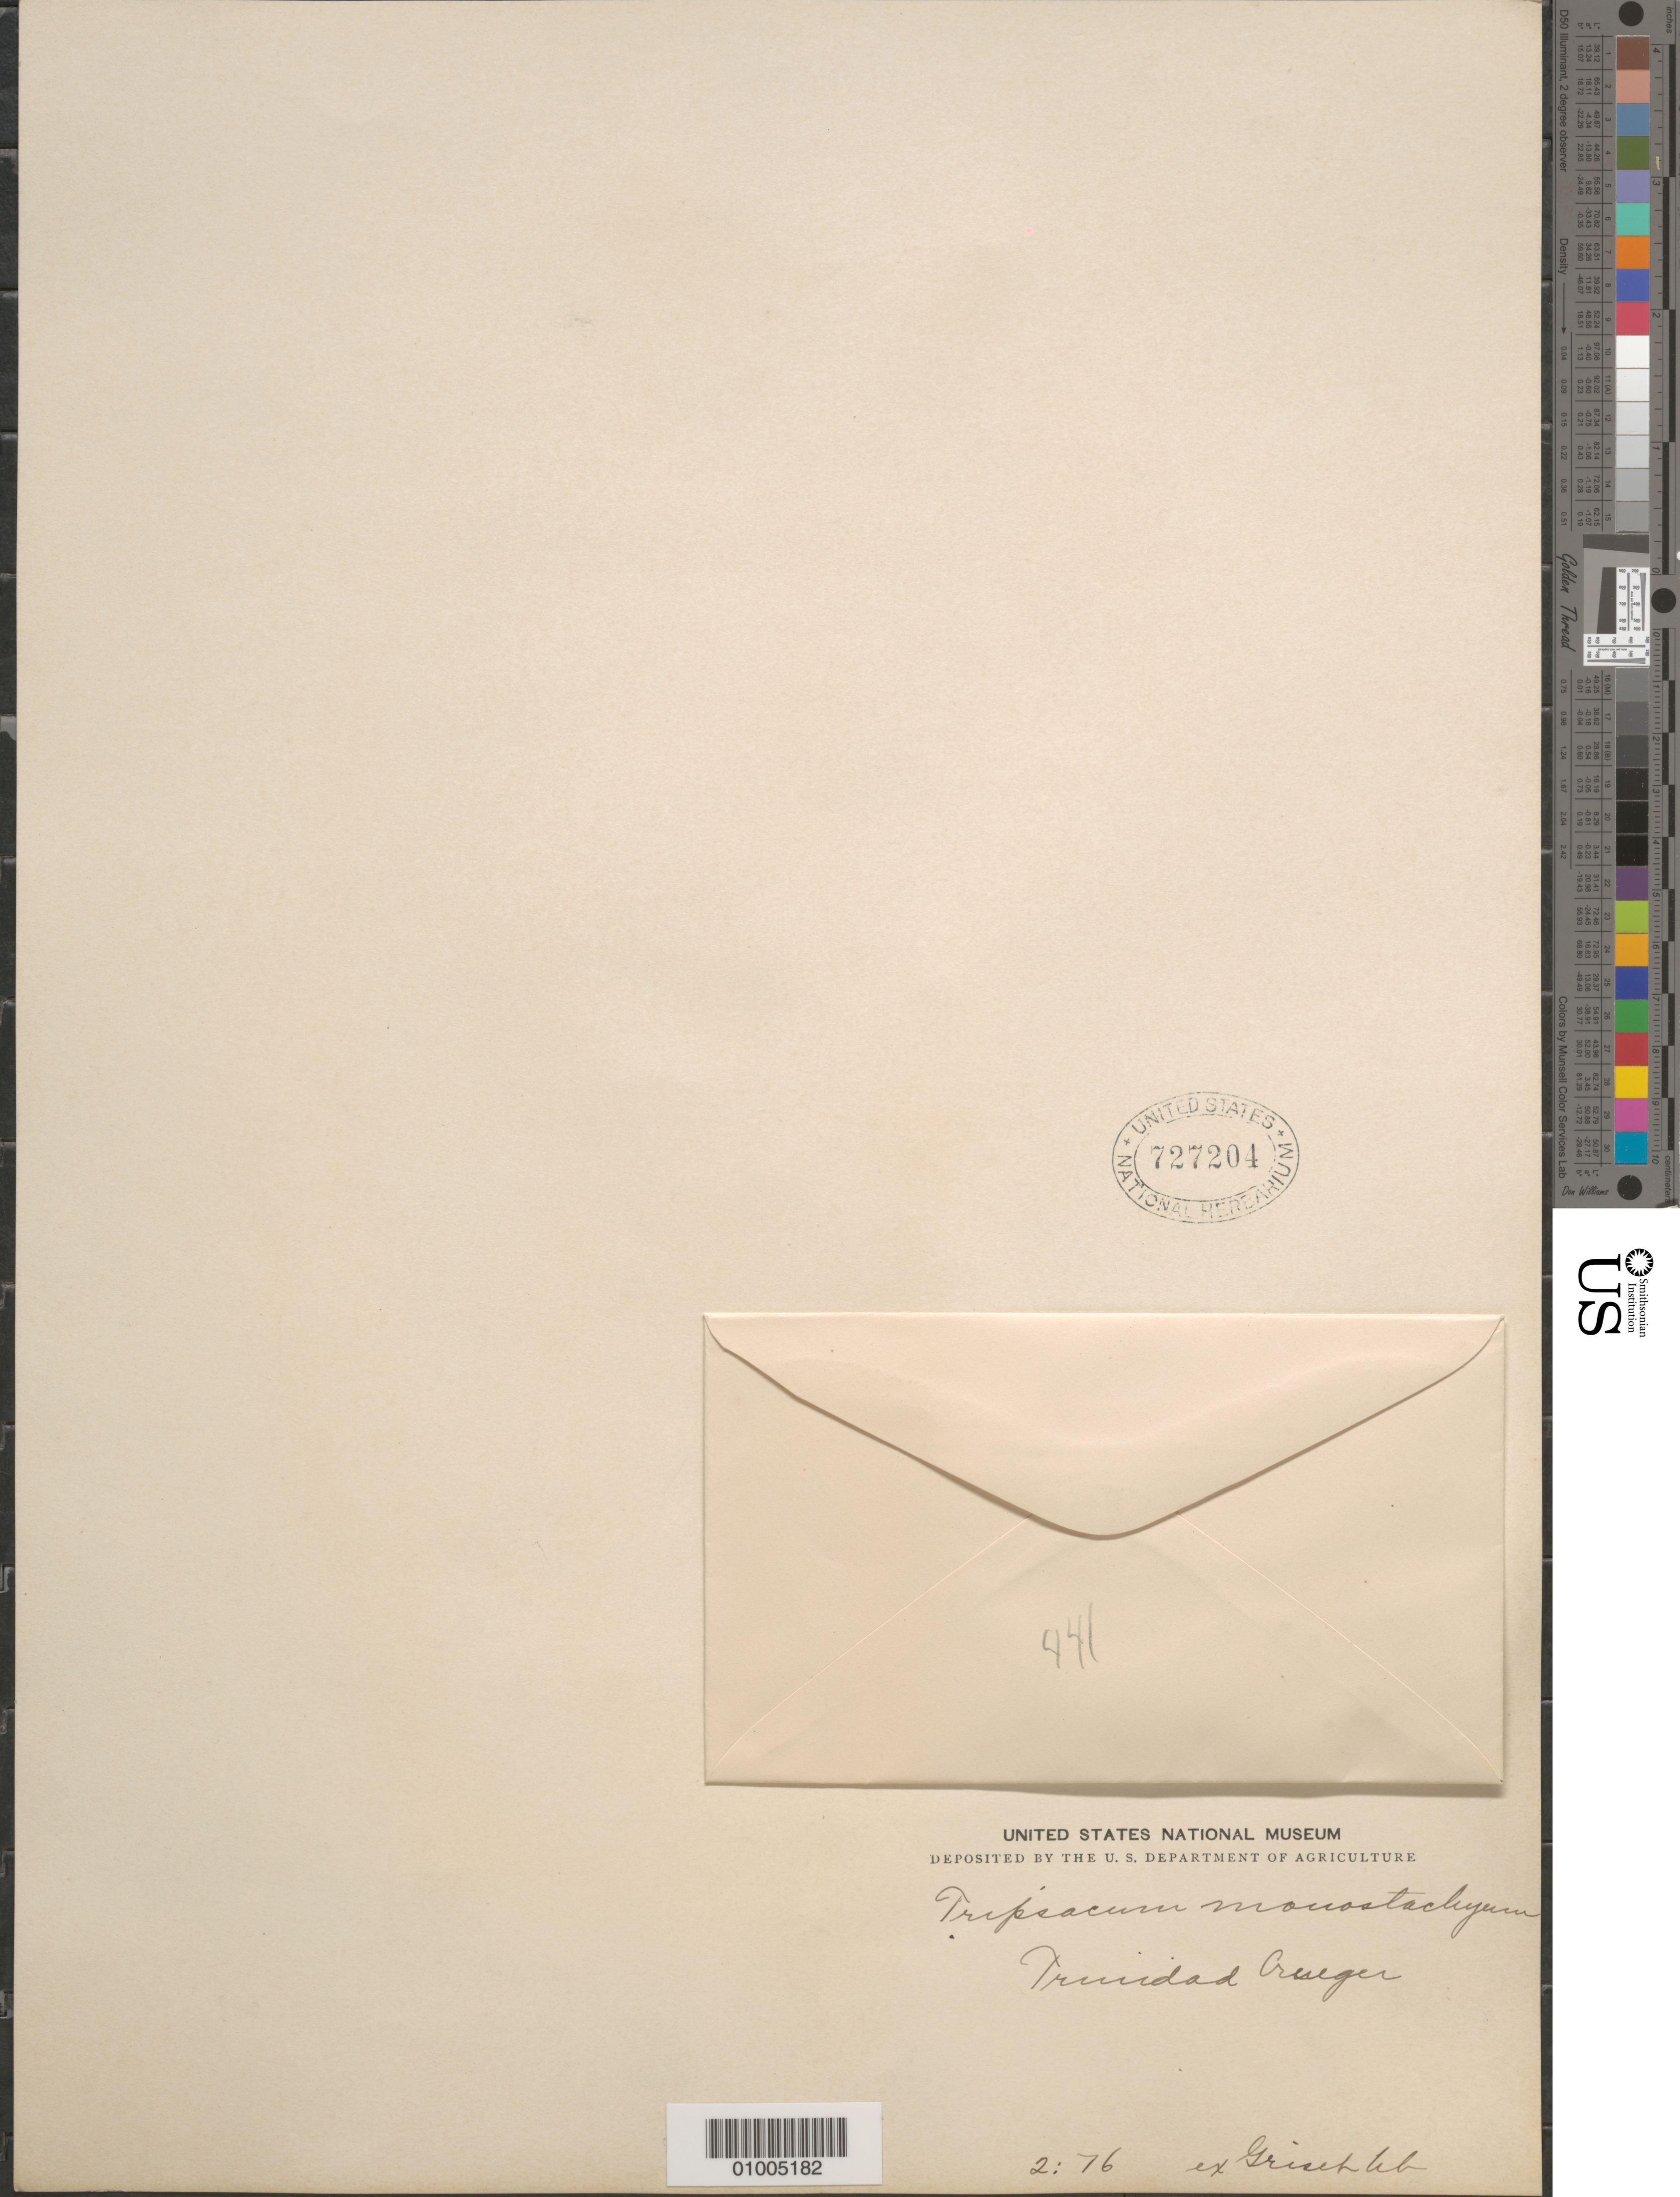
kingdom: Plantae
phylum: Tracheophyta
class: Liliopsida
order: Poales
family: Poaceae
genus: Tripsacum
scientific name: Tripsacum latifolium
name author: Hitchc.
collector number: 441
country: Trinidad and Tobago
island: Trinidad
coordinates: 0 N, 0 E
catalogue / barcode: US 727204